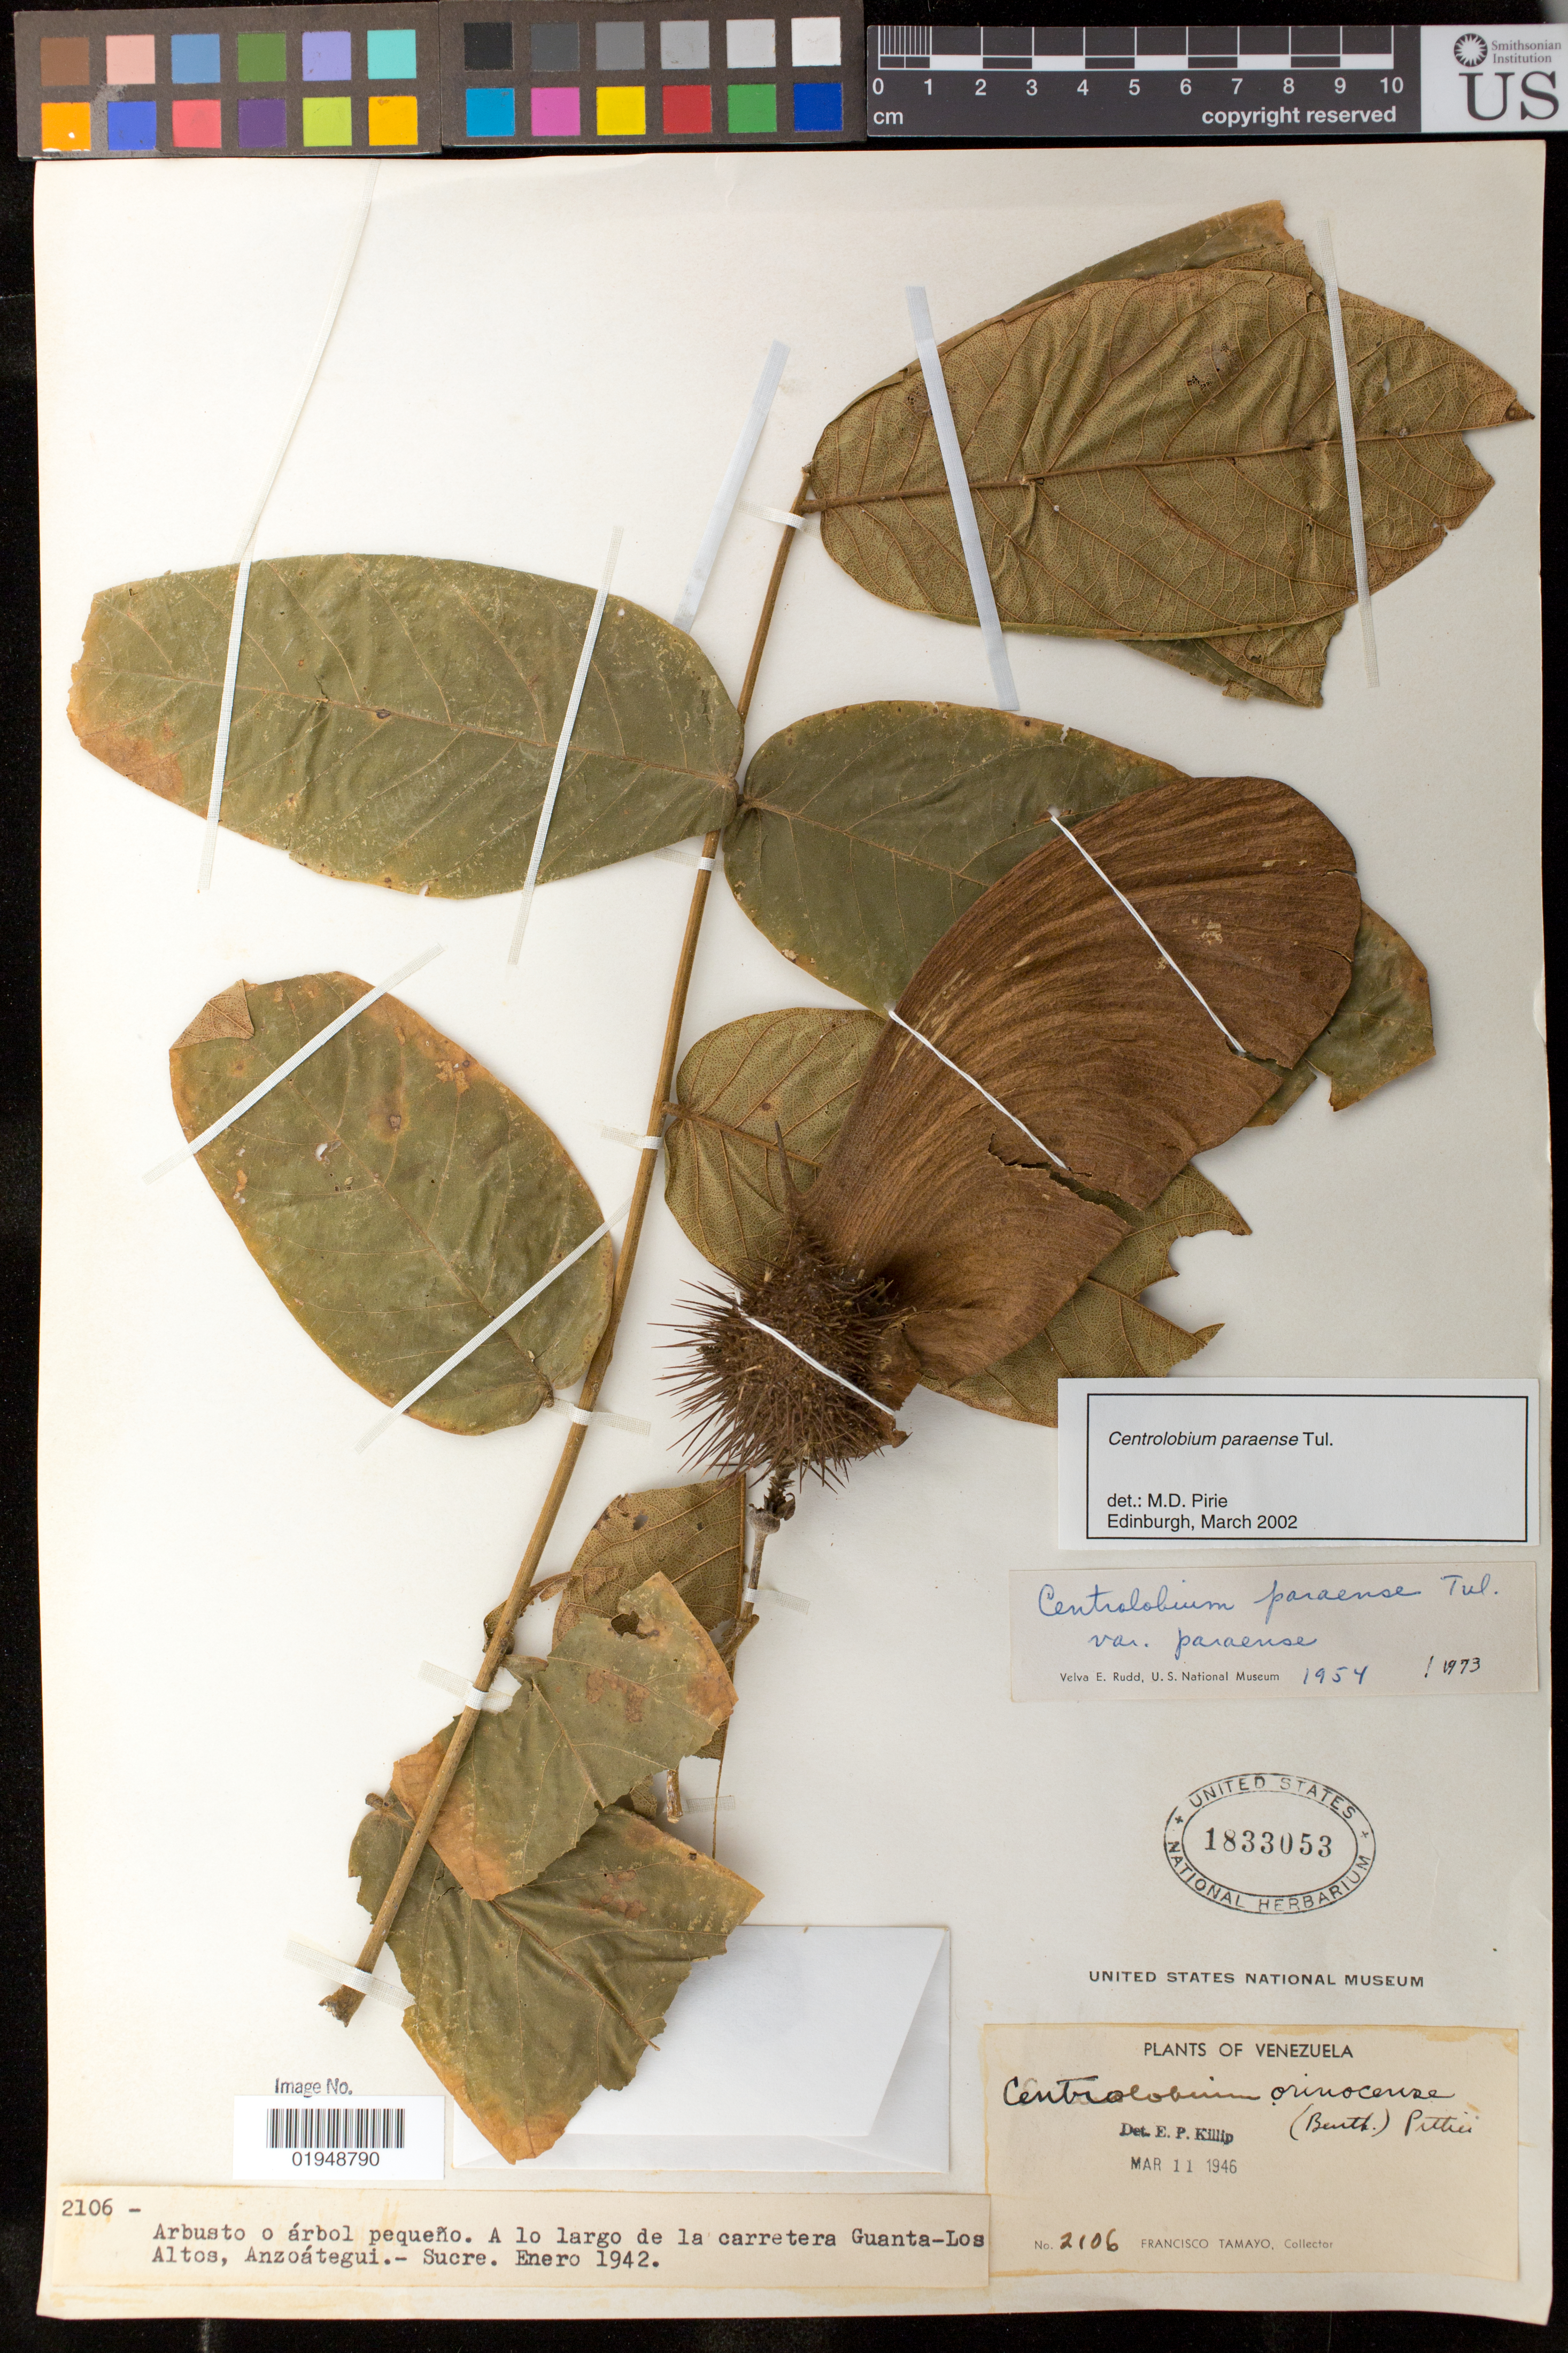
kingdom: Plantae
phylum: Tracheophyta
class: Magnoliopsida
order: Fabales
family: Fabaceae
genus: Centrolobium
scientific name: Centrolobium paraense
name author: Tul.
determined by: Pirie, M. D., (U)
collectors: F. Tamayo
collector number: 2106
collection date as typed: Jan 1942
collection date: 1942-01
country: Venezuela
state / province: Anzoategui / Sucre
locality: Along the Guanta-Los Altos highway [A lo largo de la carretera Guanta-Los Altos, Anzoátegui.-Sucre.]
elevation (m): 900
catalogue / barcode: US 1833053